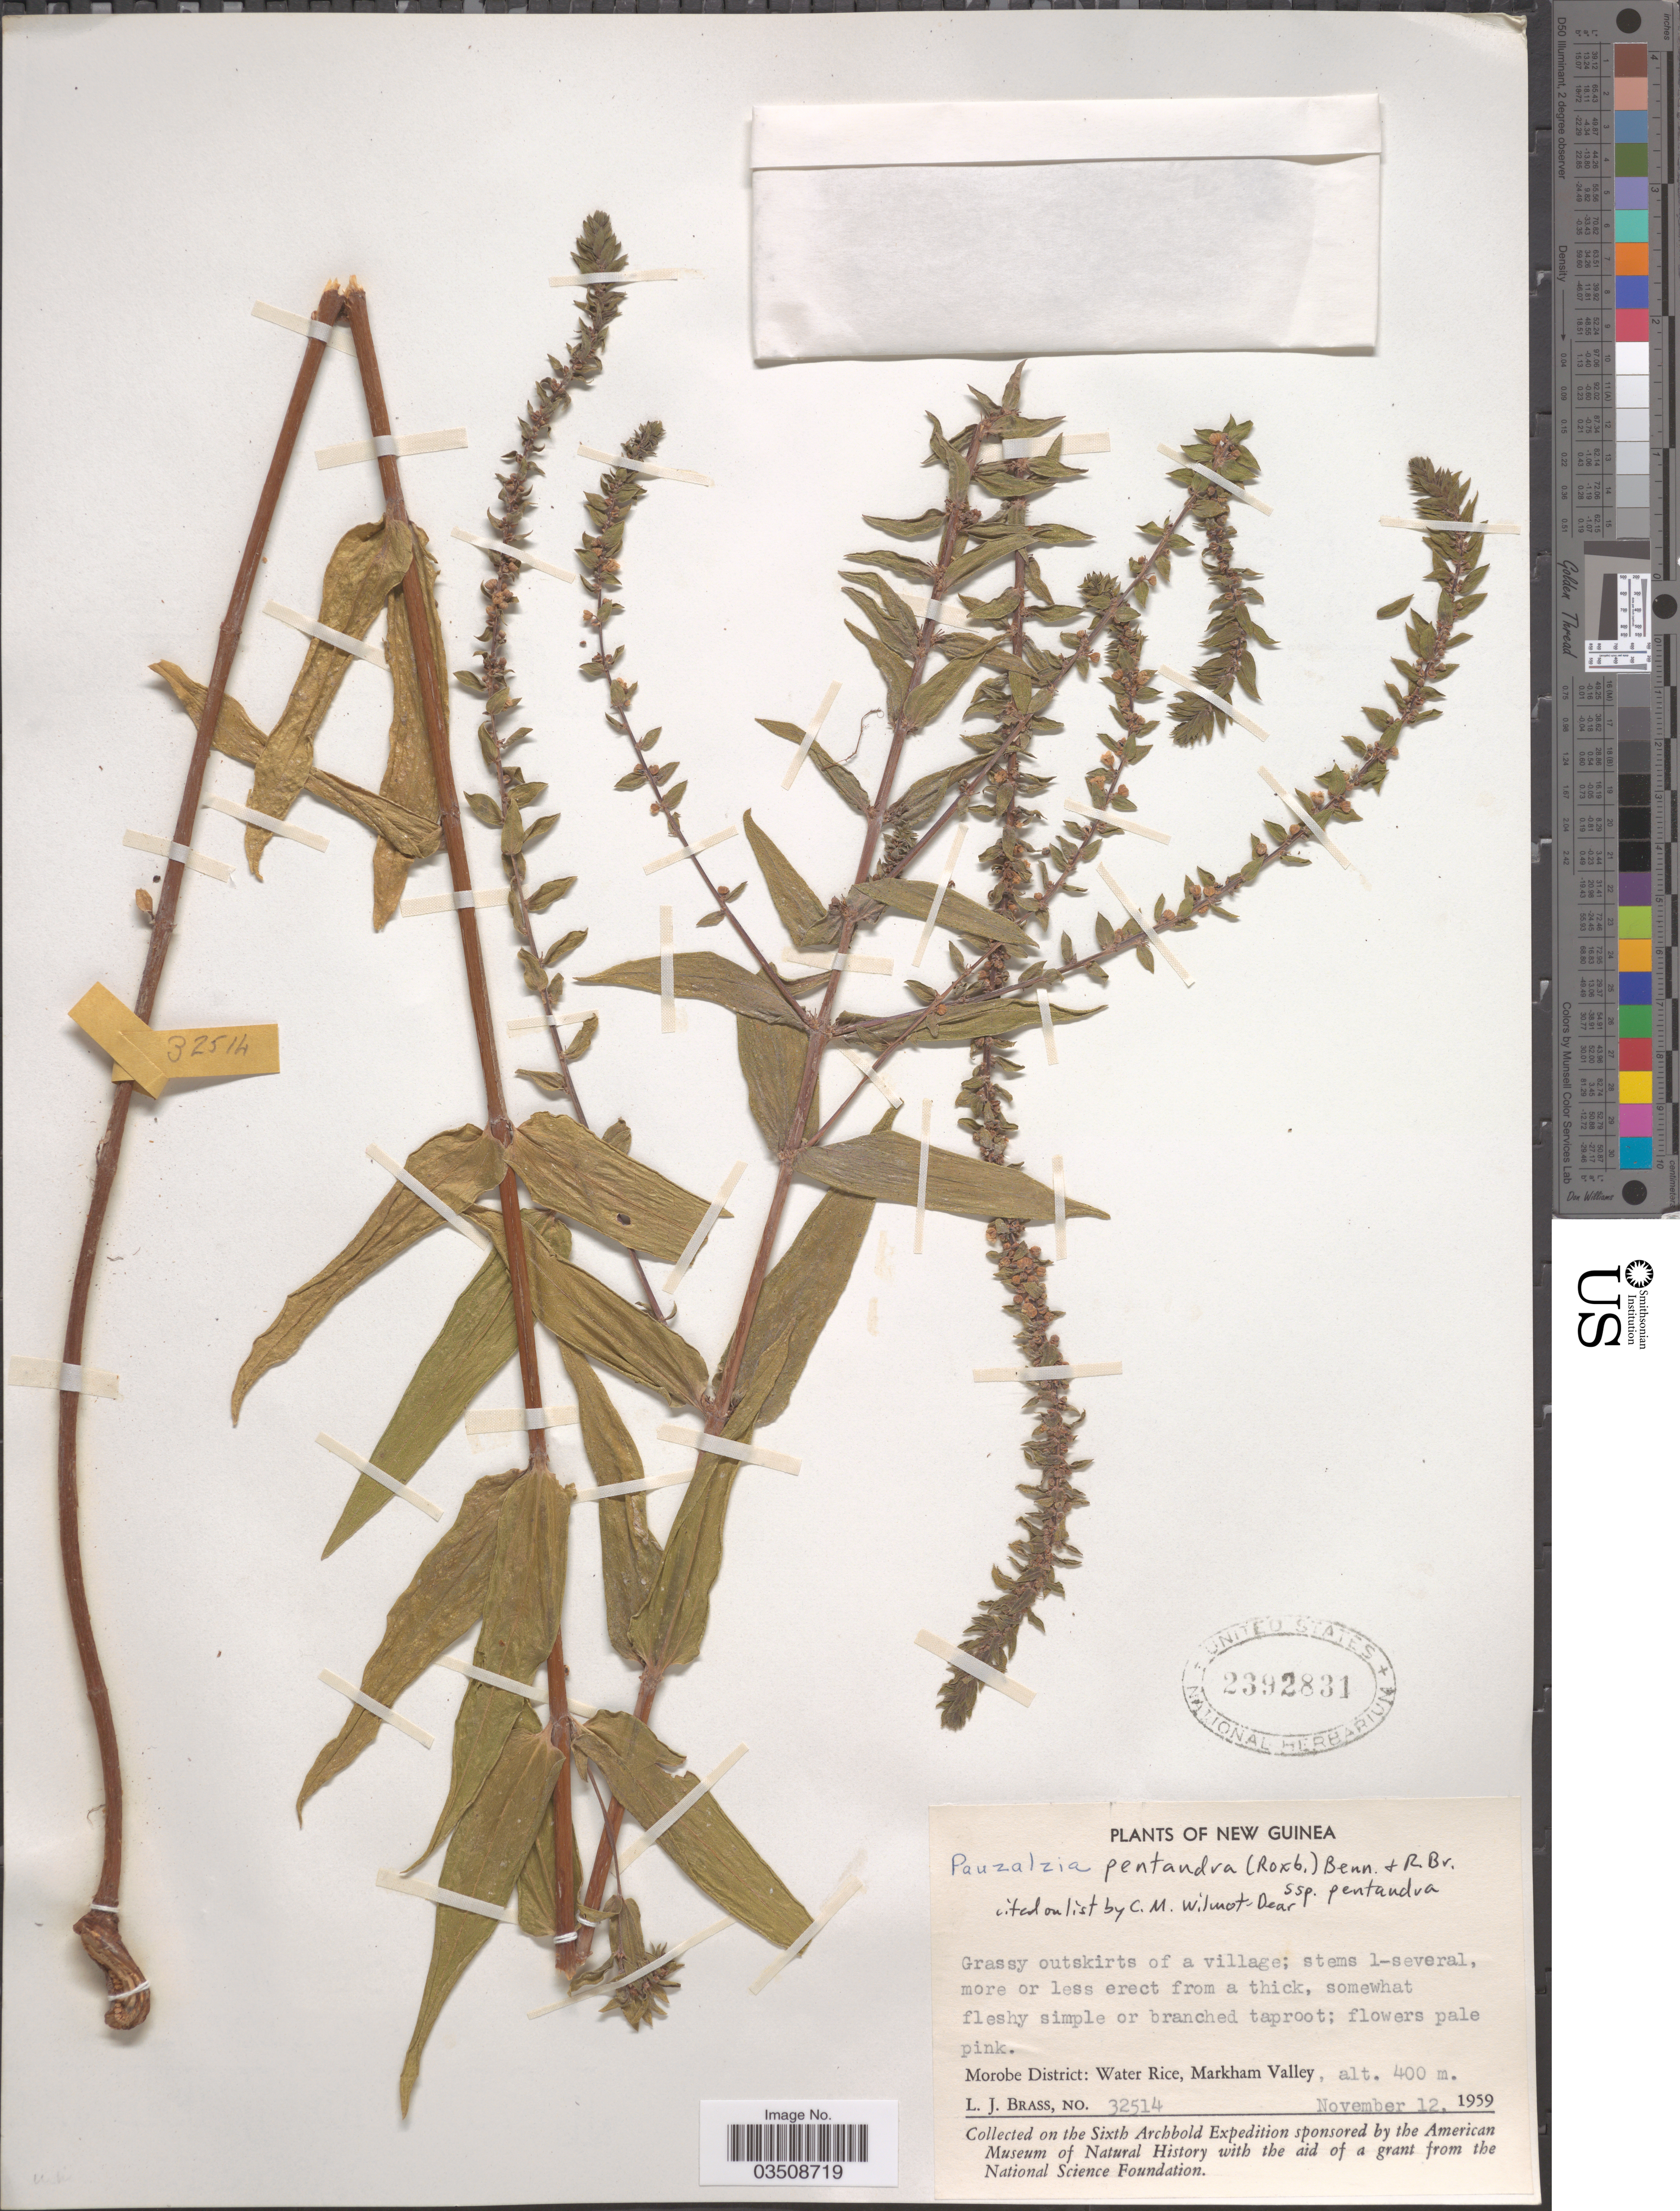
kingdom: Plantae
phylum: Tracheophyta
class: Magnoliopsida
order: Rosales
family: Urticaceae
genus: Gonostegia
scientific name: Gonostegia pentandra var. pentandra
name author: (Roxb.) Miq.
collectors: L. J. Brass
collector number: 32514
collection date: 1959-11-12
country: Papua New Guinea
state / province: Morobe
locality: New Guinea. Morobe District: Water Rice, Markham Valley.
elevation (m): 400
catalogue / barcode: US 2392831